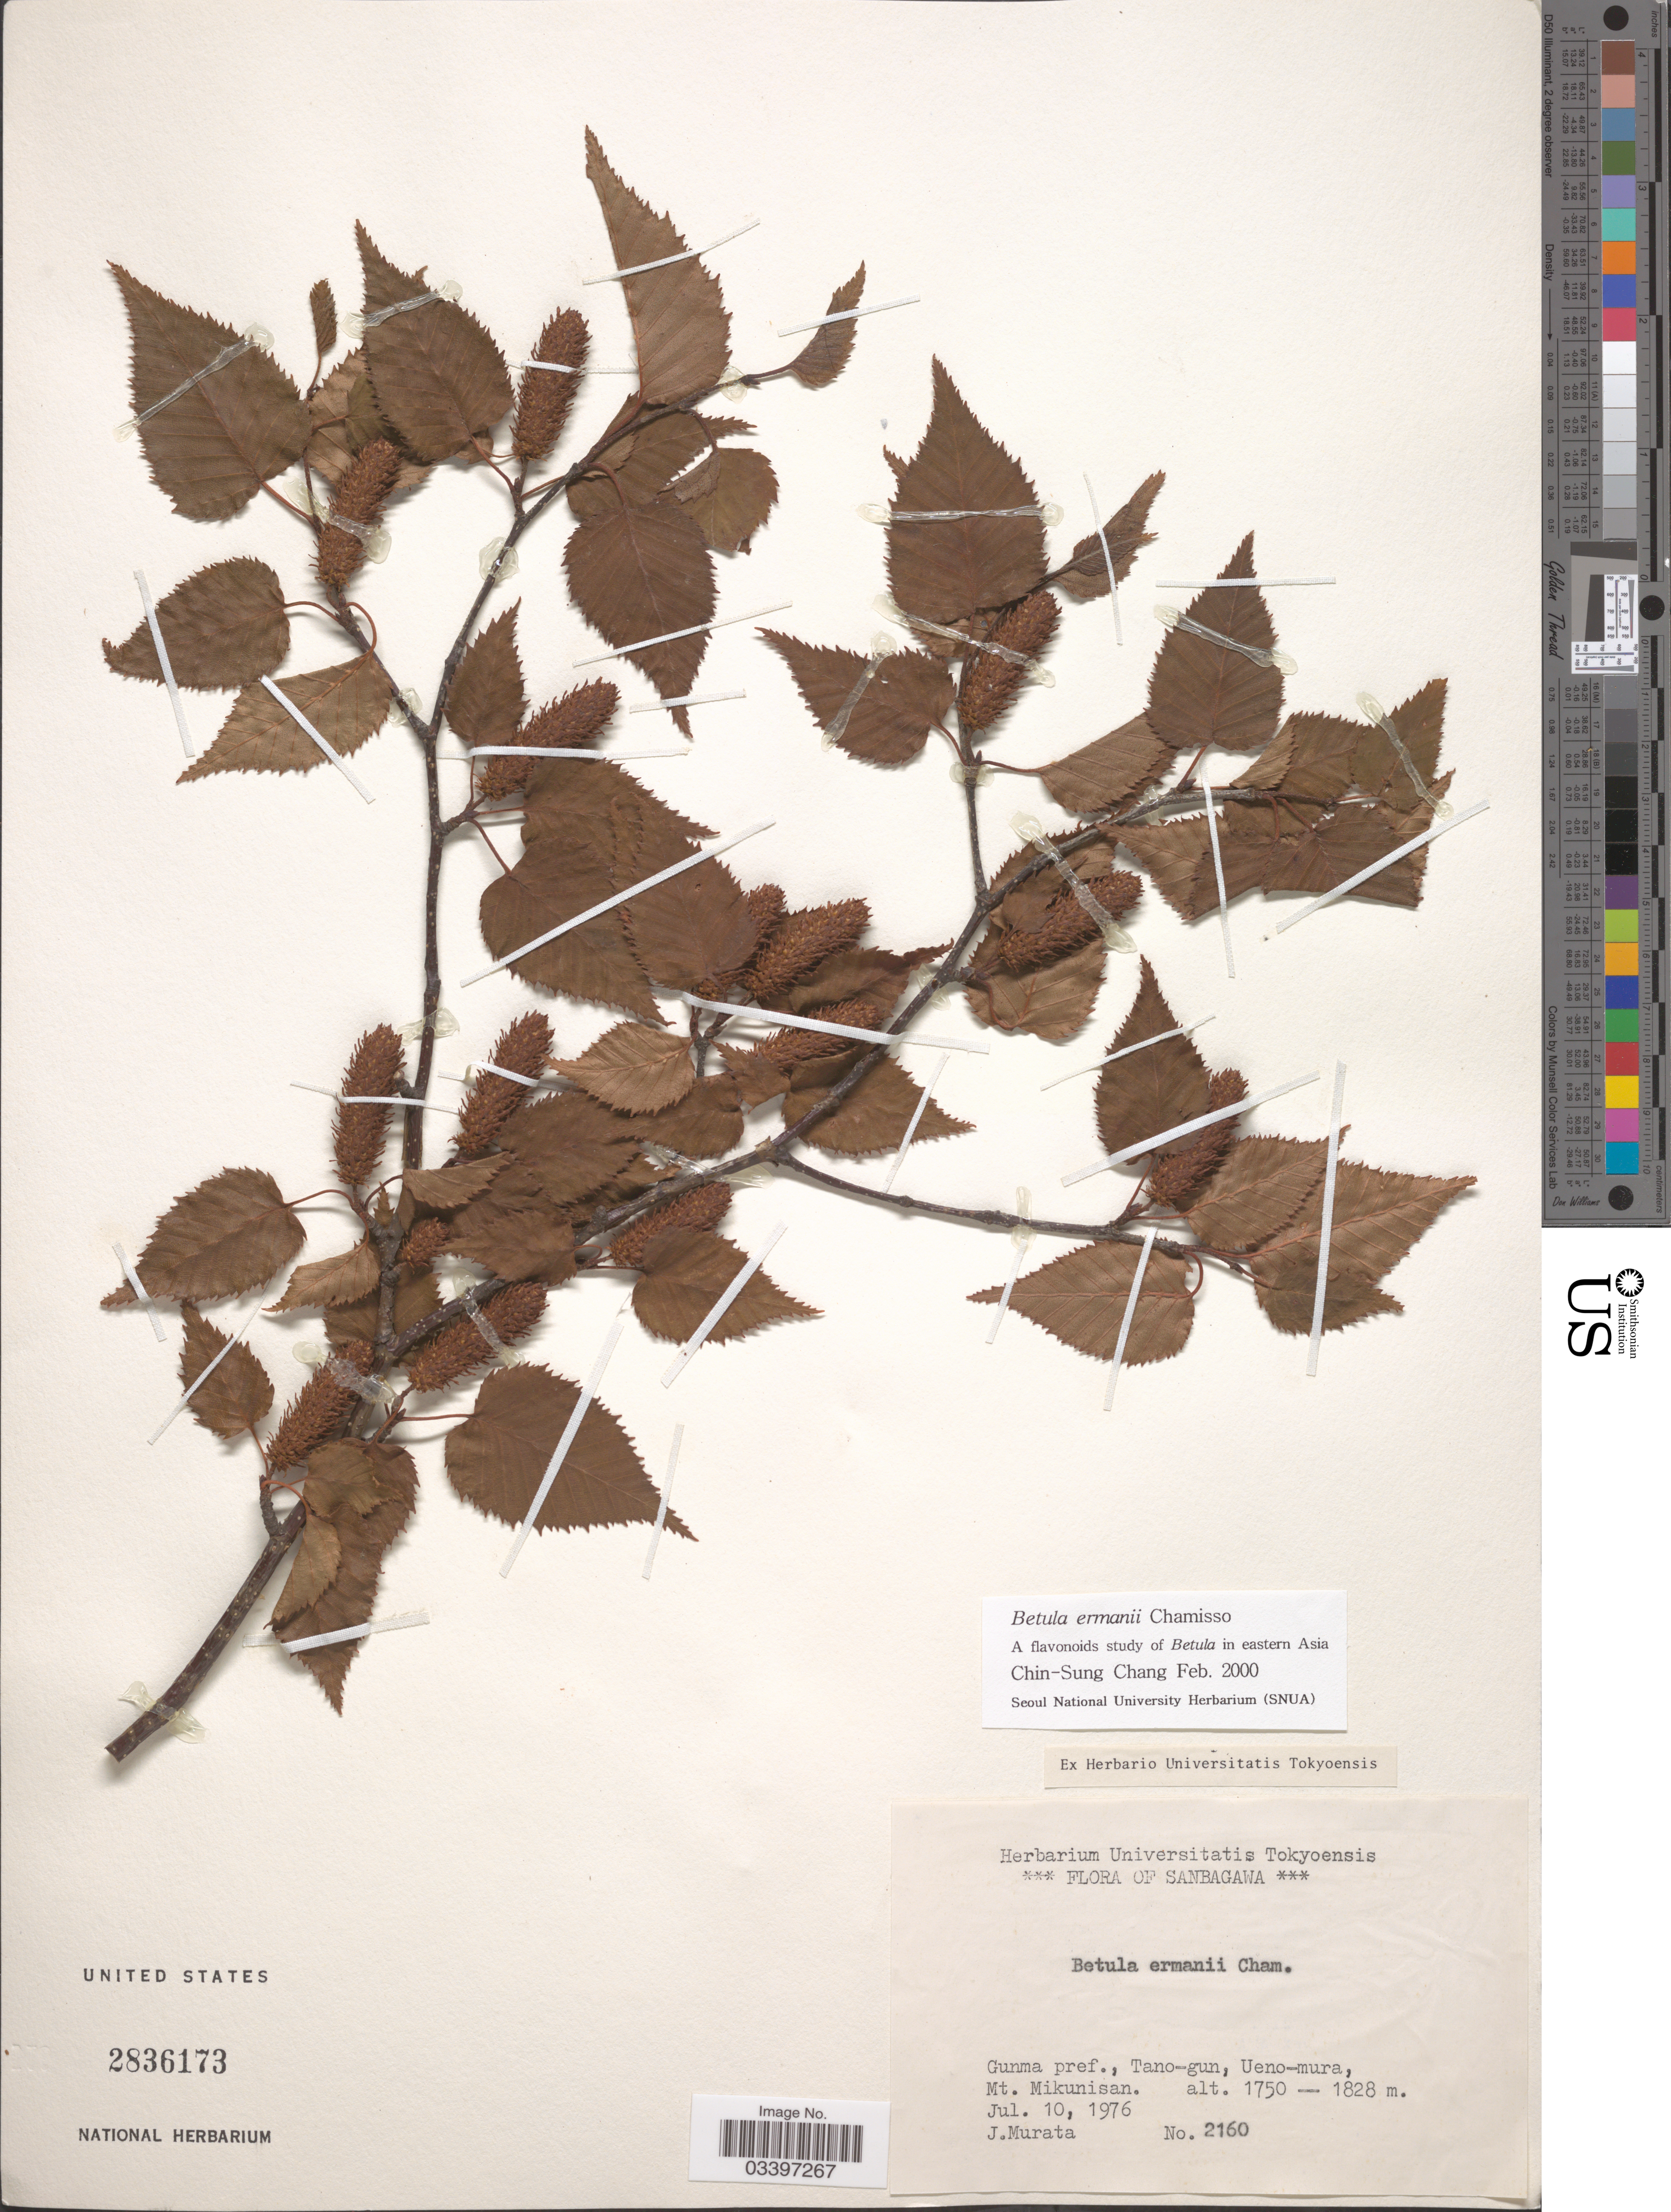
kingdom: Plantae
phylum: Tracheophyta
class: Magnoliopsida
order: Fagales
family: Betulaceae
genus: Betula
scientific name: Betula ermanii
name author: Cham.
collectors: J. Murata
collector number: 2160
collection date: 1976-07-10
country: Japan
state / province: Gunma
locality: Sanbagawa. Gunma Pref., Tano-gun, Ueno-mura, Mt. Mikunisan.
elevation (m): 1750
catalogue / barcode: US 2836173